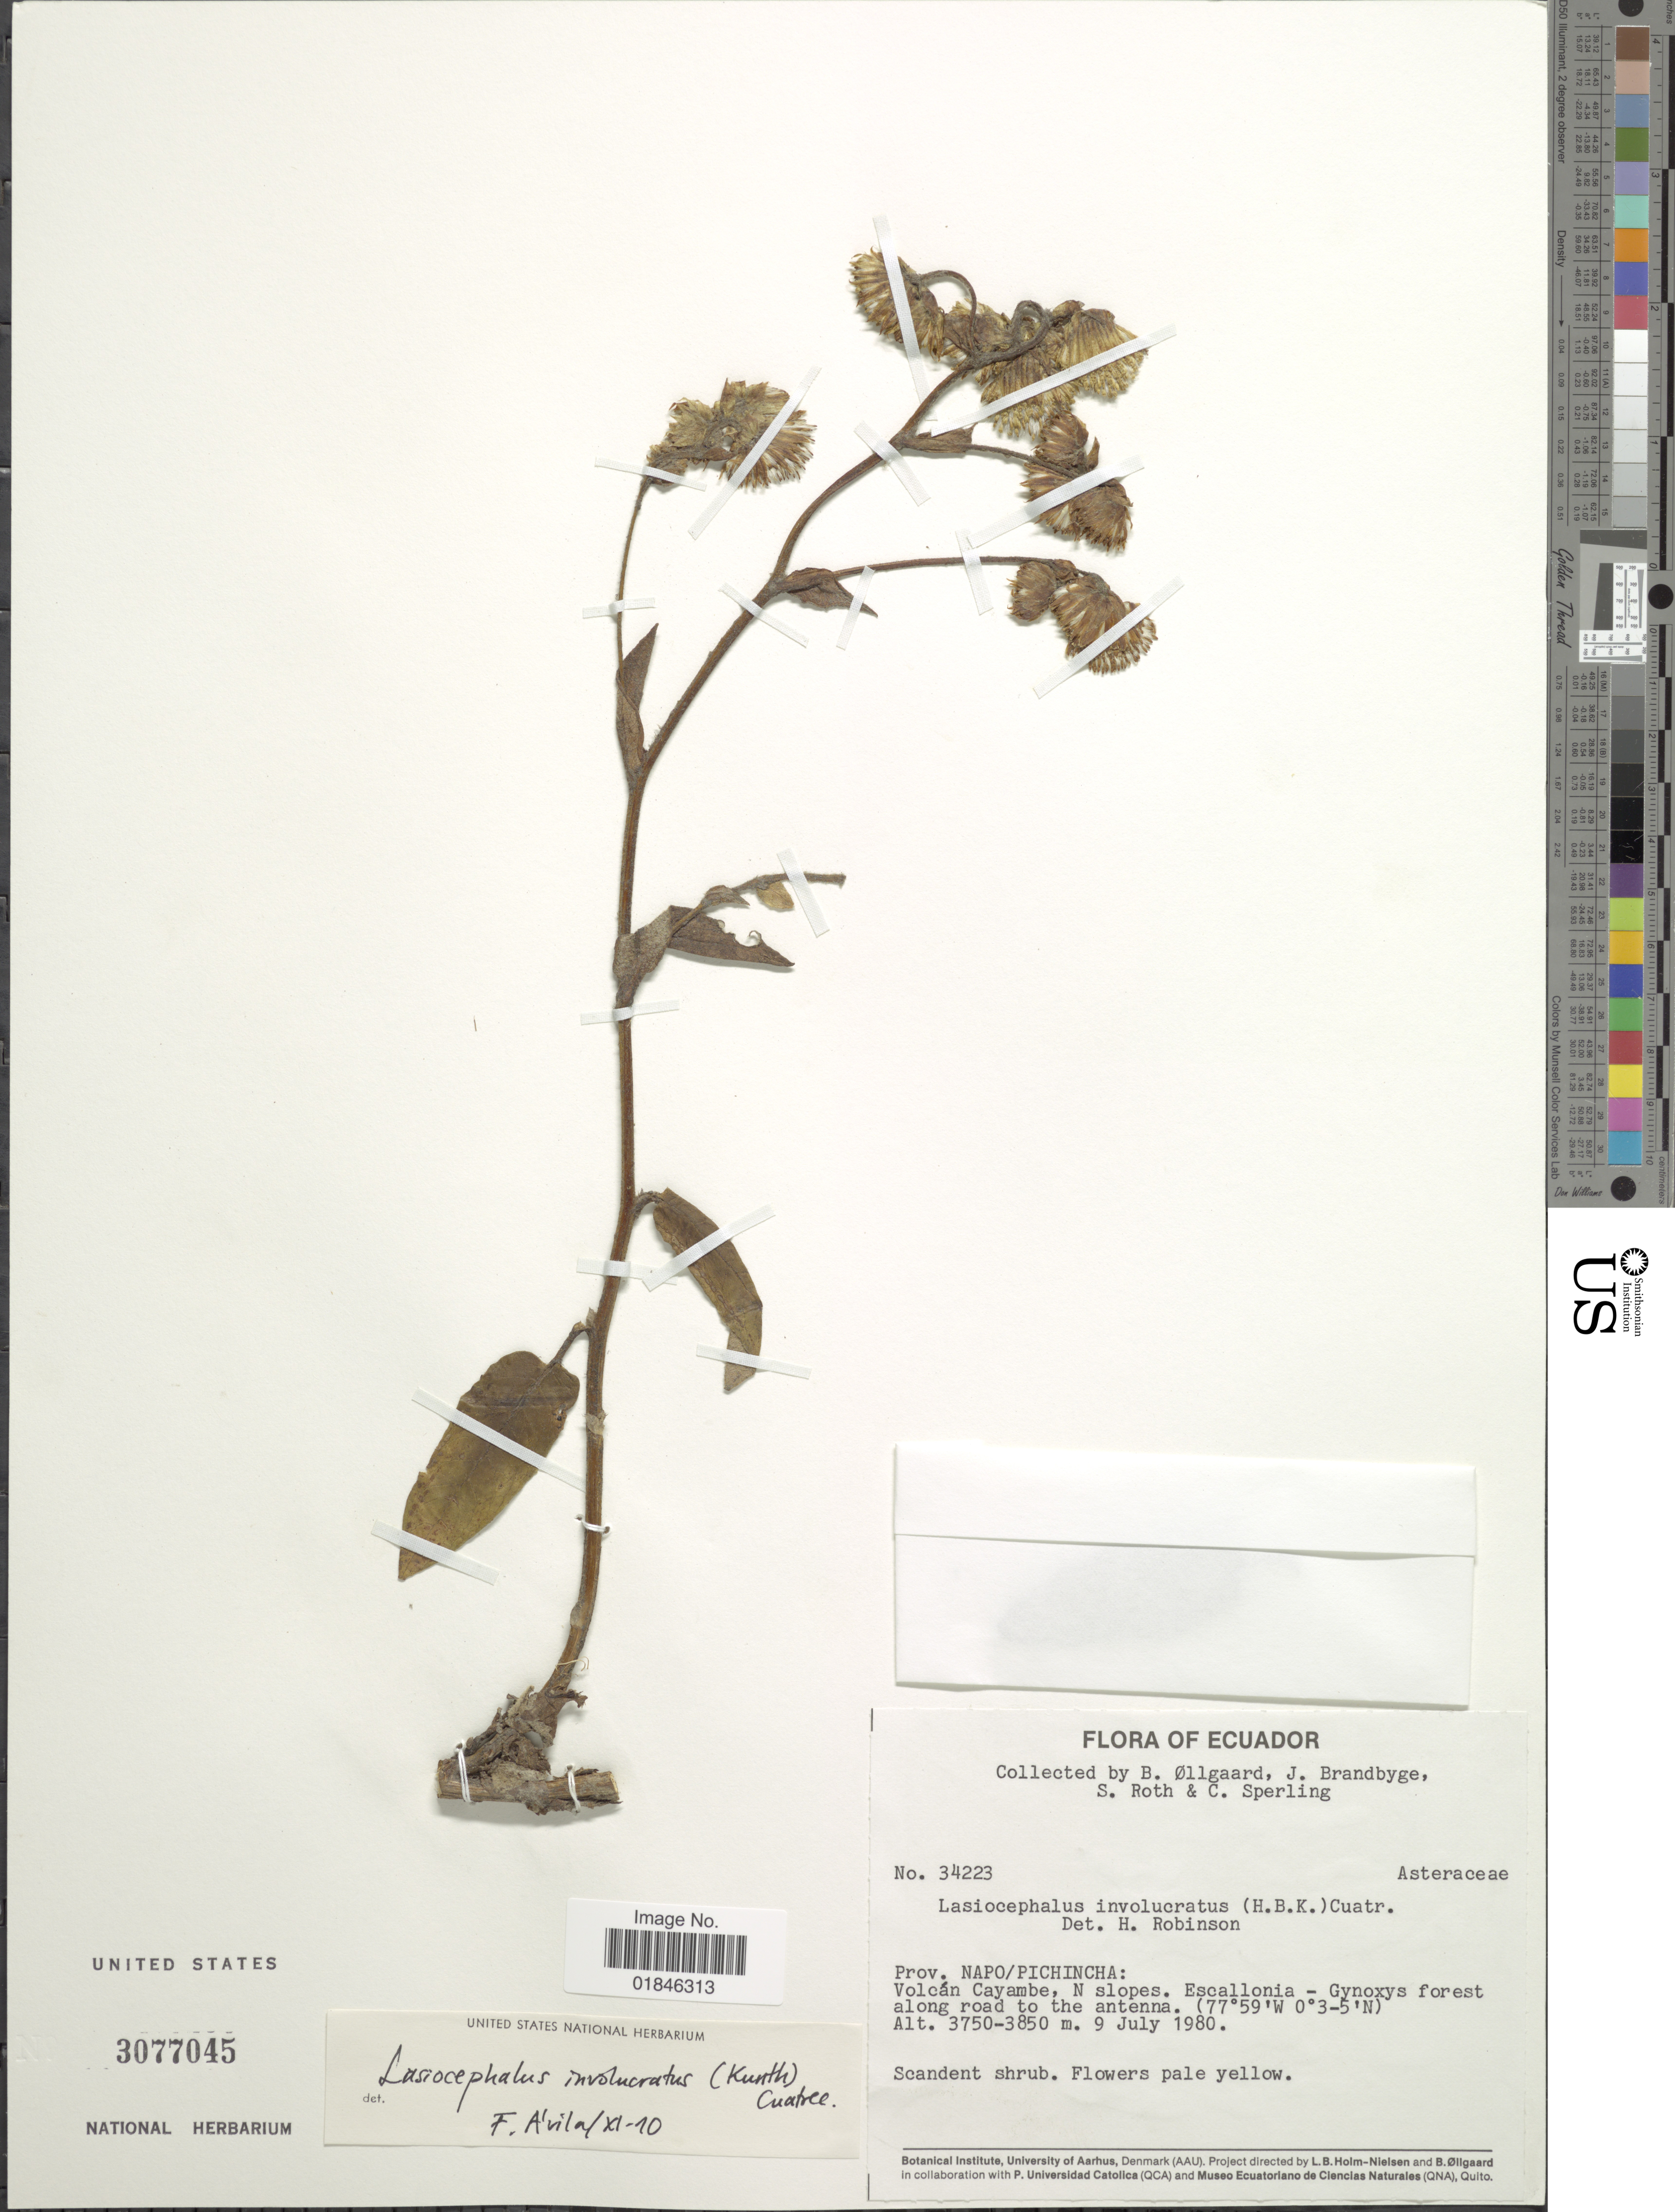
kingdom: Plantae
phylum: Tracheophyta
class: Magnoliopsida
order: Asterales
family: Asteraceae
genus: Senecio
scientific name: Senecio involucratus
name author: (Kunth) DC.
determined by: Salomon, Luciana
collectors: B. Øllgaard, J. Brandbyge, S. Roth & C. Sperling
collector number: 34223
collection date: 1980-07-09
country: Ecuador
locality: Prov. Napo/Pichincha: Volcán Cayambe, N slopes. Escallonia - Gynoxys forest along road to the antenna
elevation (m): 3750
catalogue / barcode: US 3077045